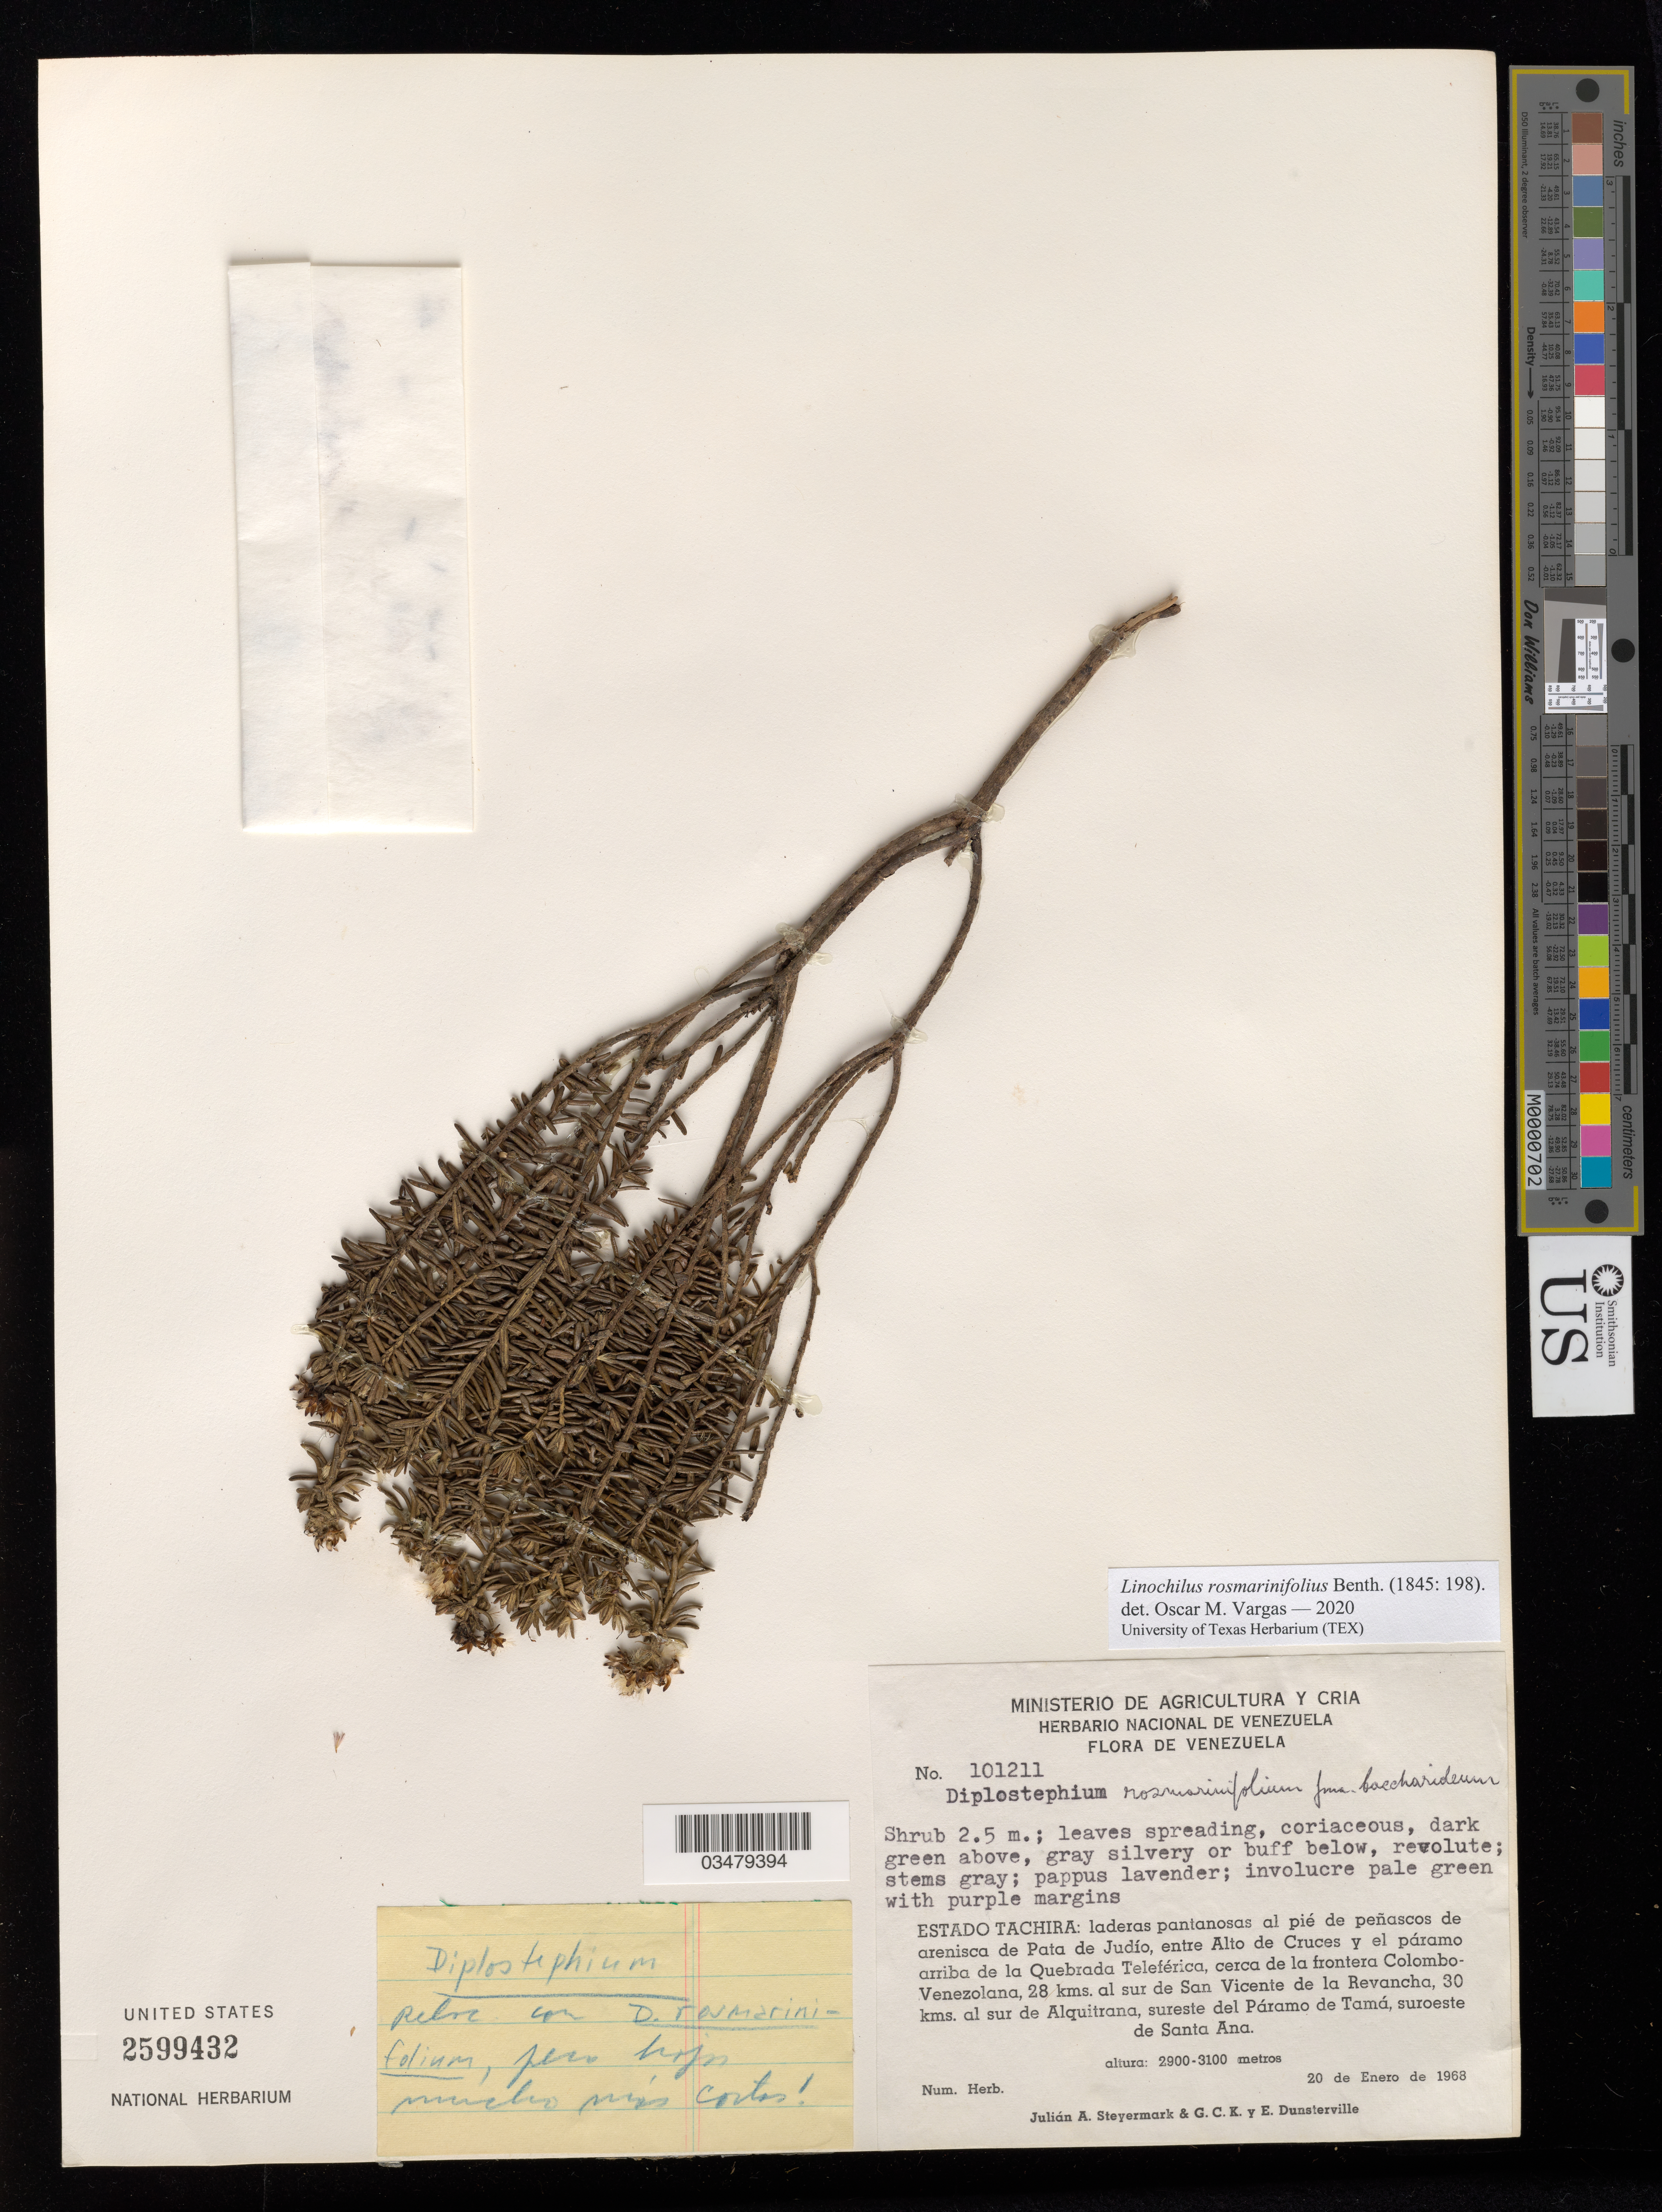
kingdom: Plantae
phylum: Tracheophyta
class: Magnoliopsida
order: Asterales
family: Asteraceae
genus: Linochilus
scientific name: Linochilus rosmarinifolius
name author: Benth.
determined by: Vargas, Oscar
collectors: J. Steyermark, G. C. K. Dunsterville & E. Dunsterville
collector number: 101211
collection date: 1968-01-20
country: Venezuela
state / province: Táchira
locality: Páramo de Tamá. Laderas pantanosas al pié de peñascos de arenisca de Pata de Judío, entre Alto de Cruces y el páramo arriba de la Quebrada Teleférica, cerca de la frontera Colombo-Venezolana, 28 km al S de San Vicente de la Revancha, 30 km al S de Alquit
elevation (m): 2900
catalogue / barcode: US 2599432